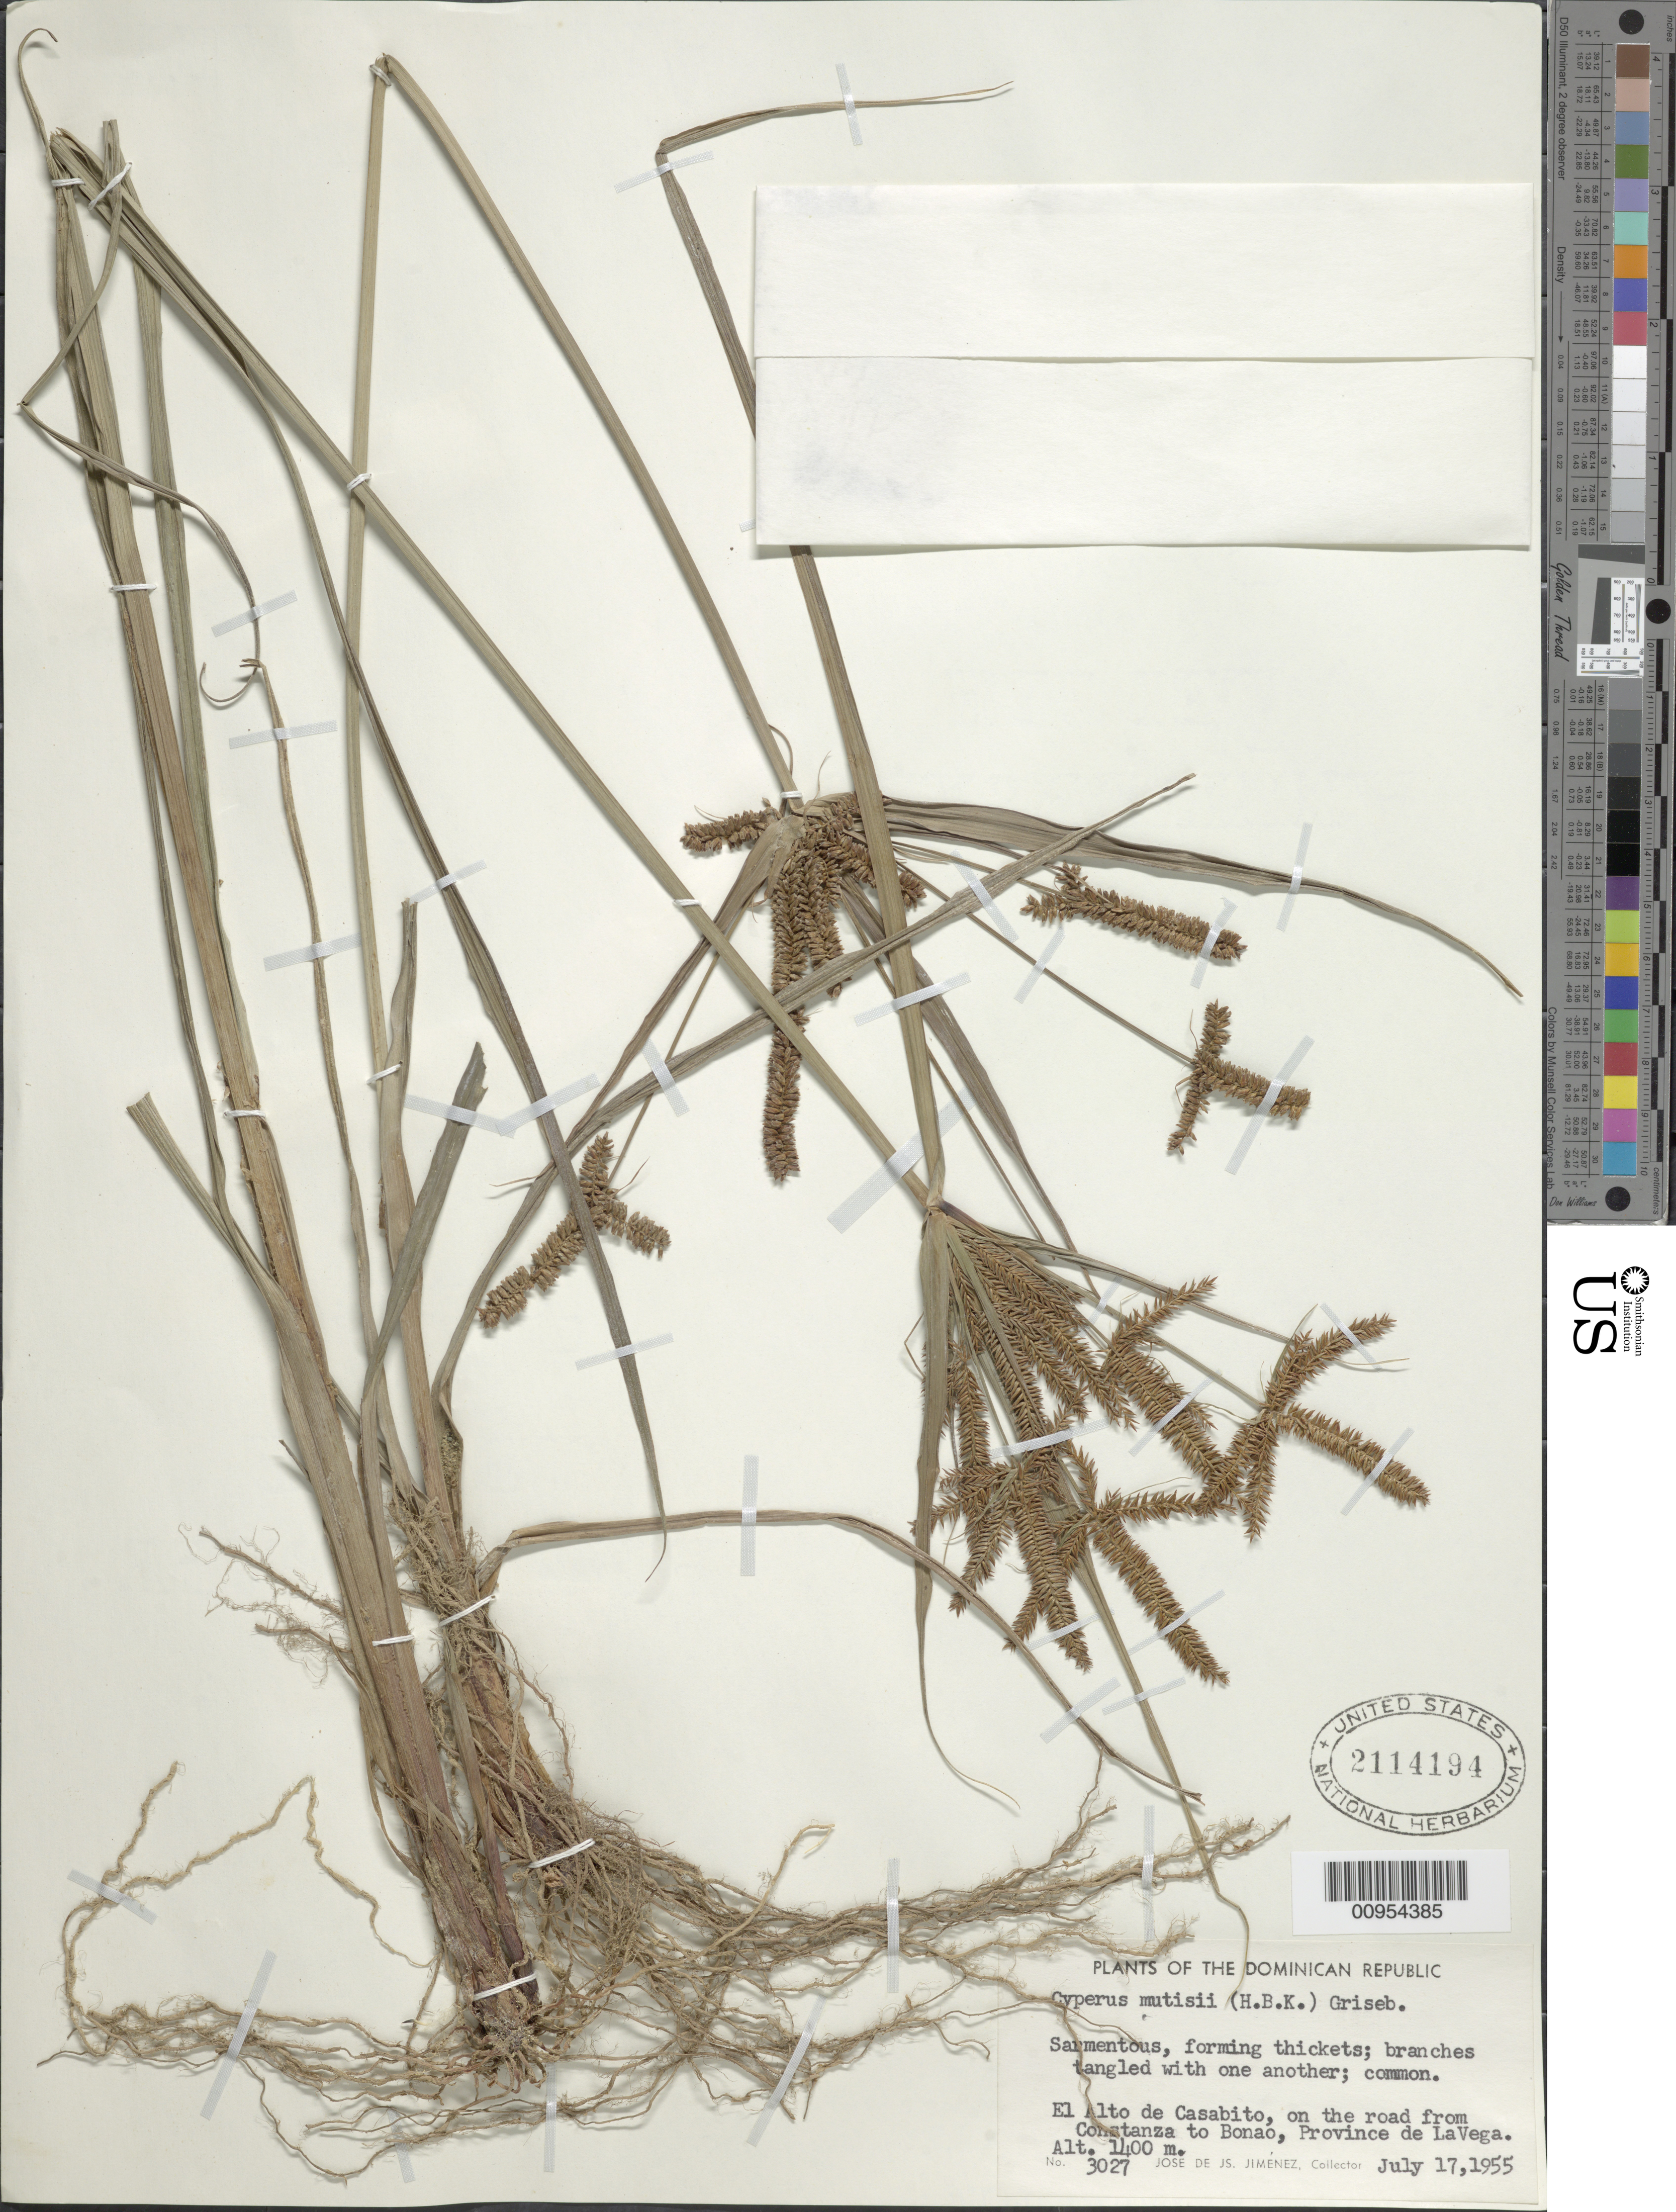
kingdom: Plantae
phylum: Tracheophyta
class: Liliopsida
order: Poales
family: Cyperaceae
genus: Cyperus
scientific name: Cyperus mutisii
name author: (Kunth) Andersson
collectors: J. J. Jiménez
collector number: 3027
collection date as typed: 17 Jul 1955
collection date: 1955-07-17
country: Dominican Republic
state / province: La Vega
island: Hispaniola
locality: El Alto de Casabito, on the road from Constanza to Bonao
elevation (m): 1400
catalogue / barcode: US 2114194